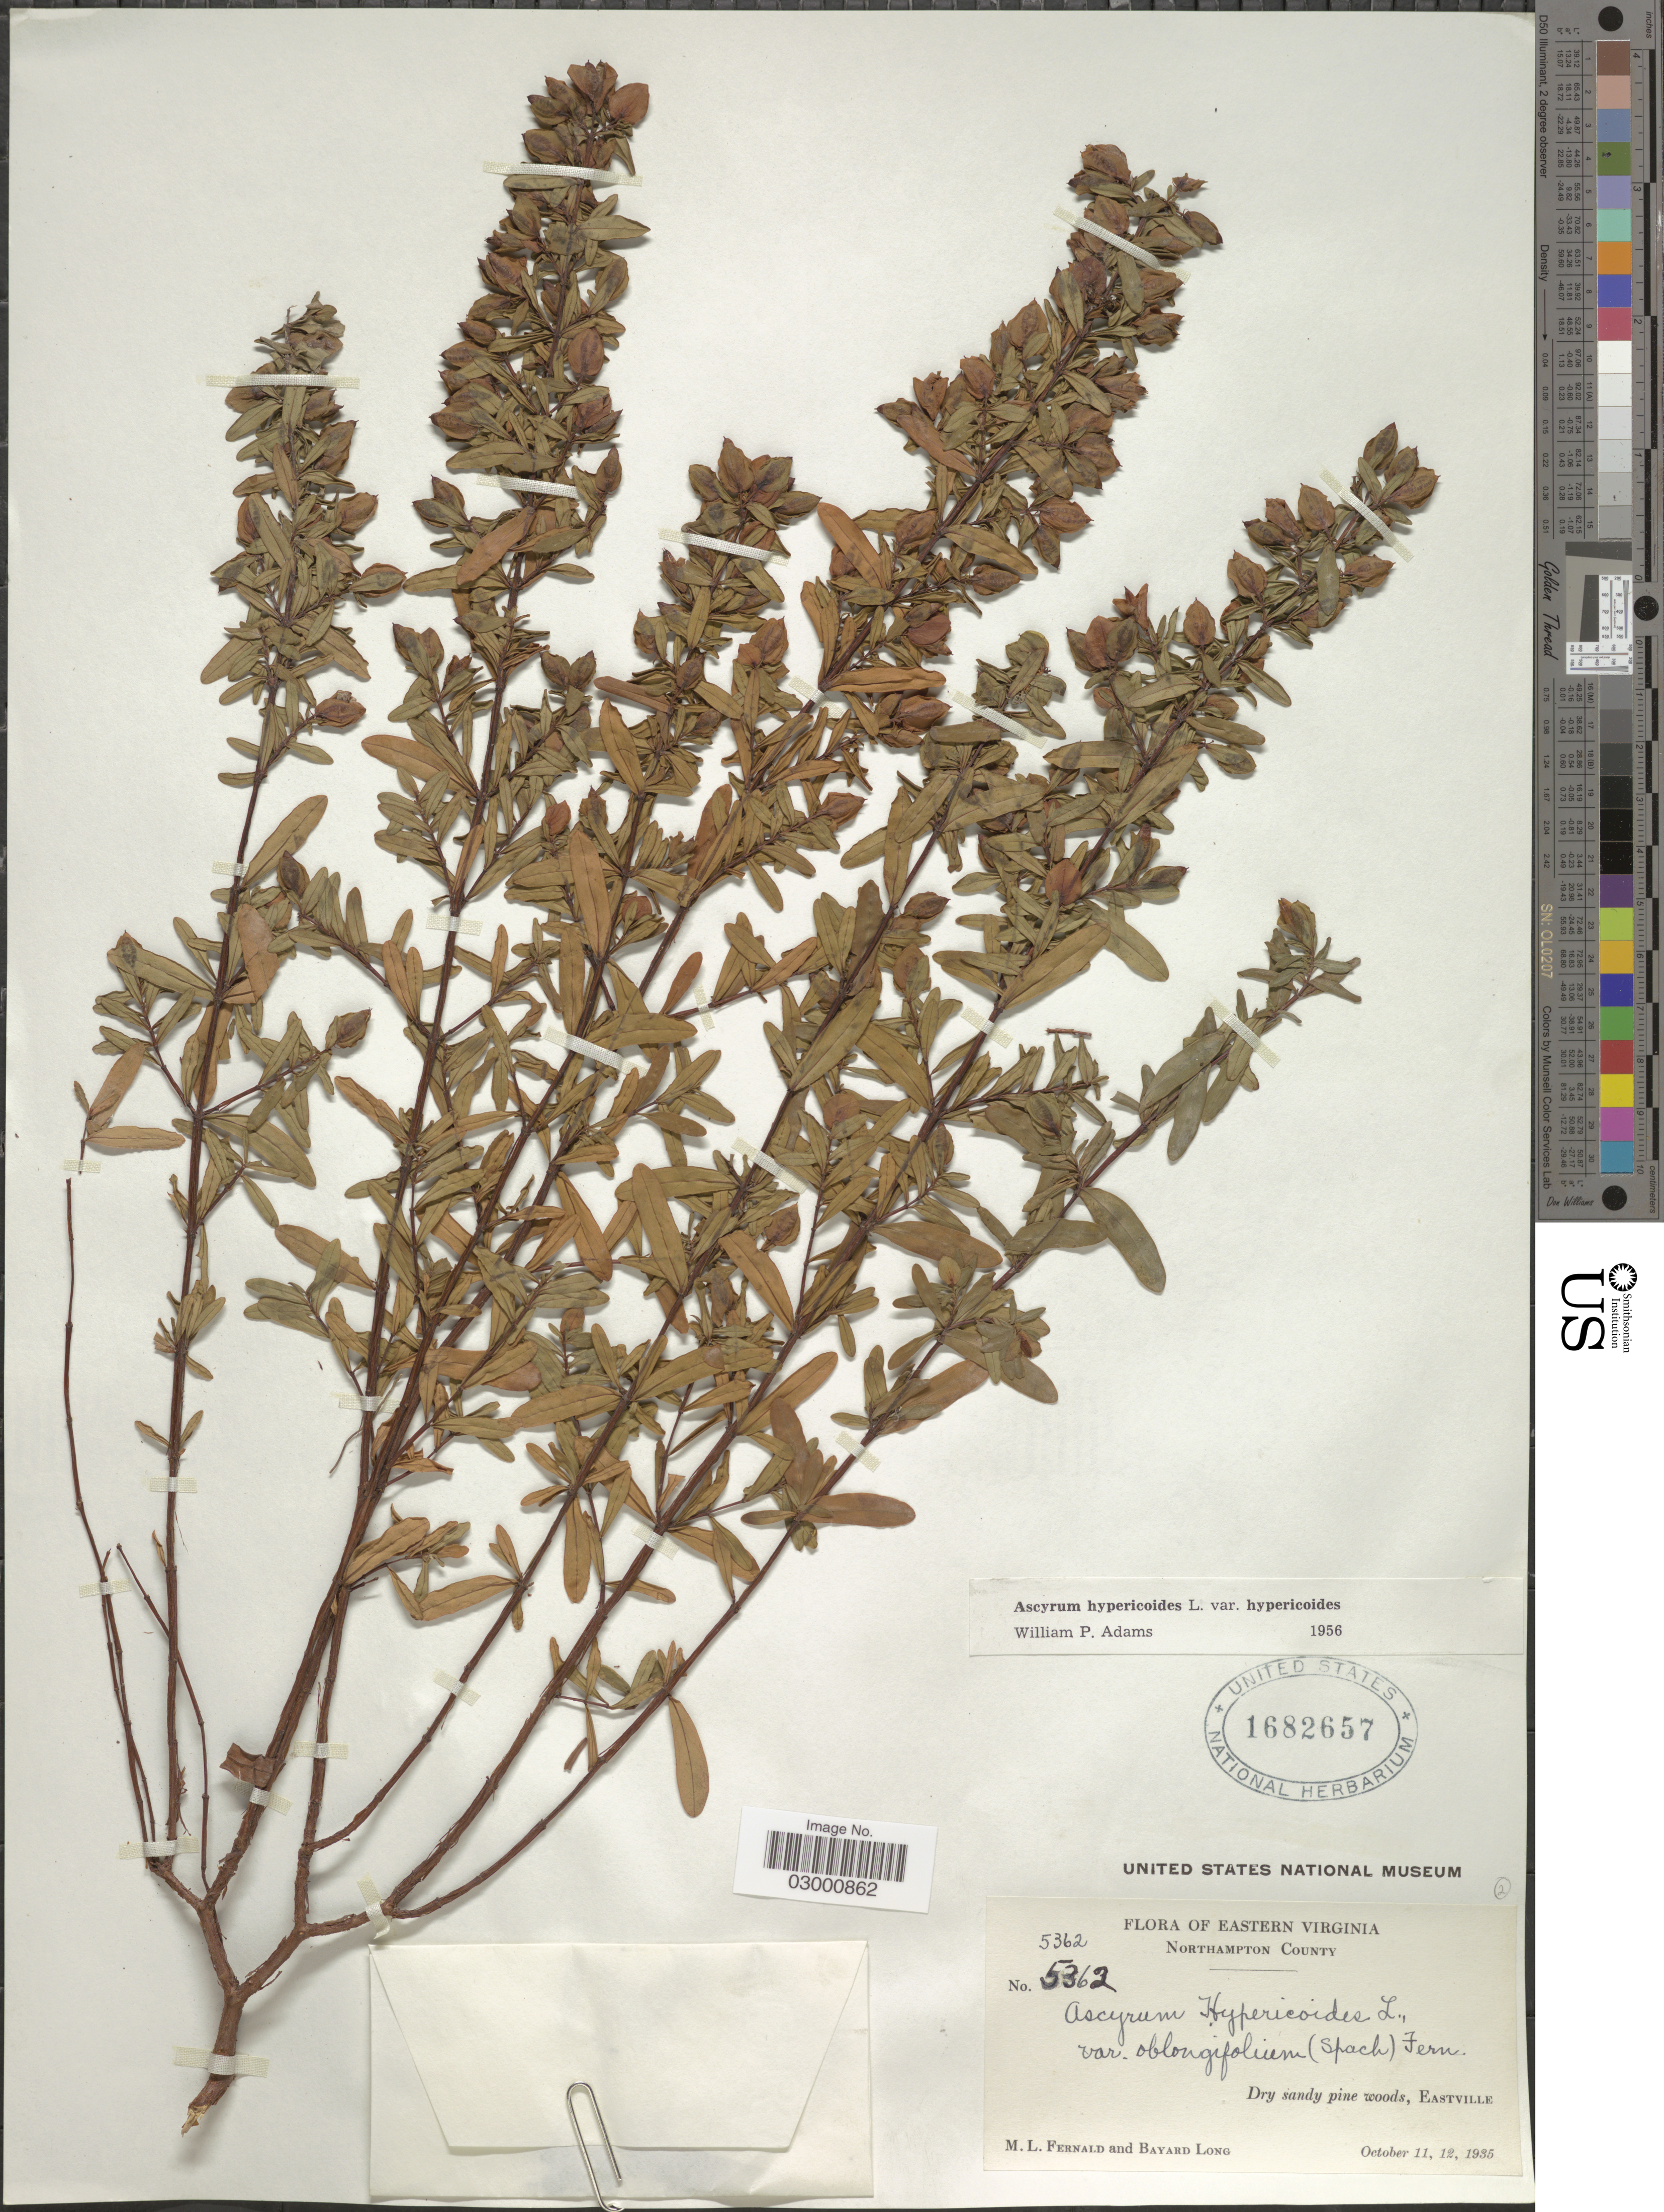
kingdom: Plantae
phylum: Tracheophyta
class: Magnoliopsida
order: Malpighiales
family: Hypericaceae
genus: Hypericum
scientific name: Hypericum hypericoides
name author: (L.) Crantz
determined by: Strong, Mark T., (BOT), Smithsonian Institution - National Museum of Natural History (UNITED STATES)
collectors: M. L. Fernald & B. Long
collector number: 5362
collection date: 1935-10-11/1935-10-12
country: United States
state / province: Virginia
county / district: Northampton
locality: Dry sandy pine woods, Eastville.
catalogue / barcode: US 1682657